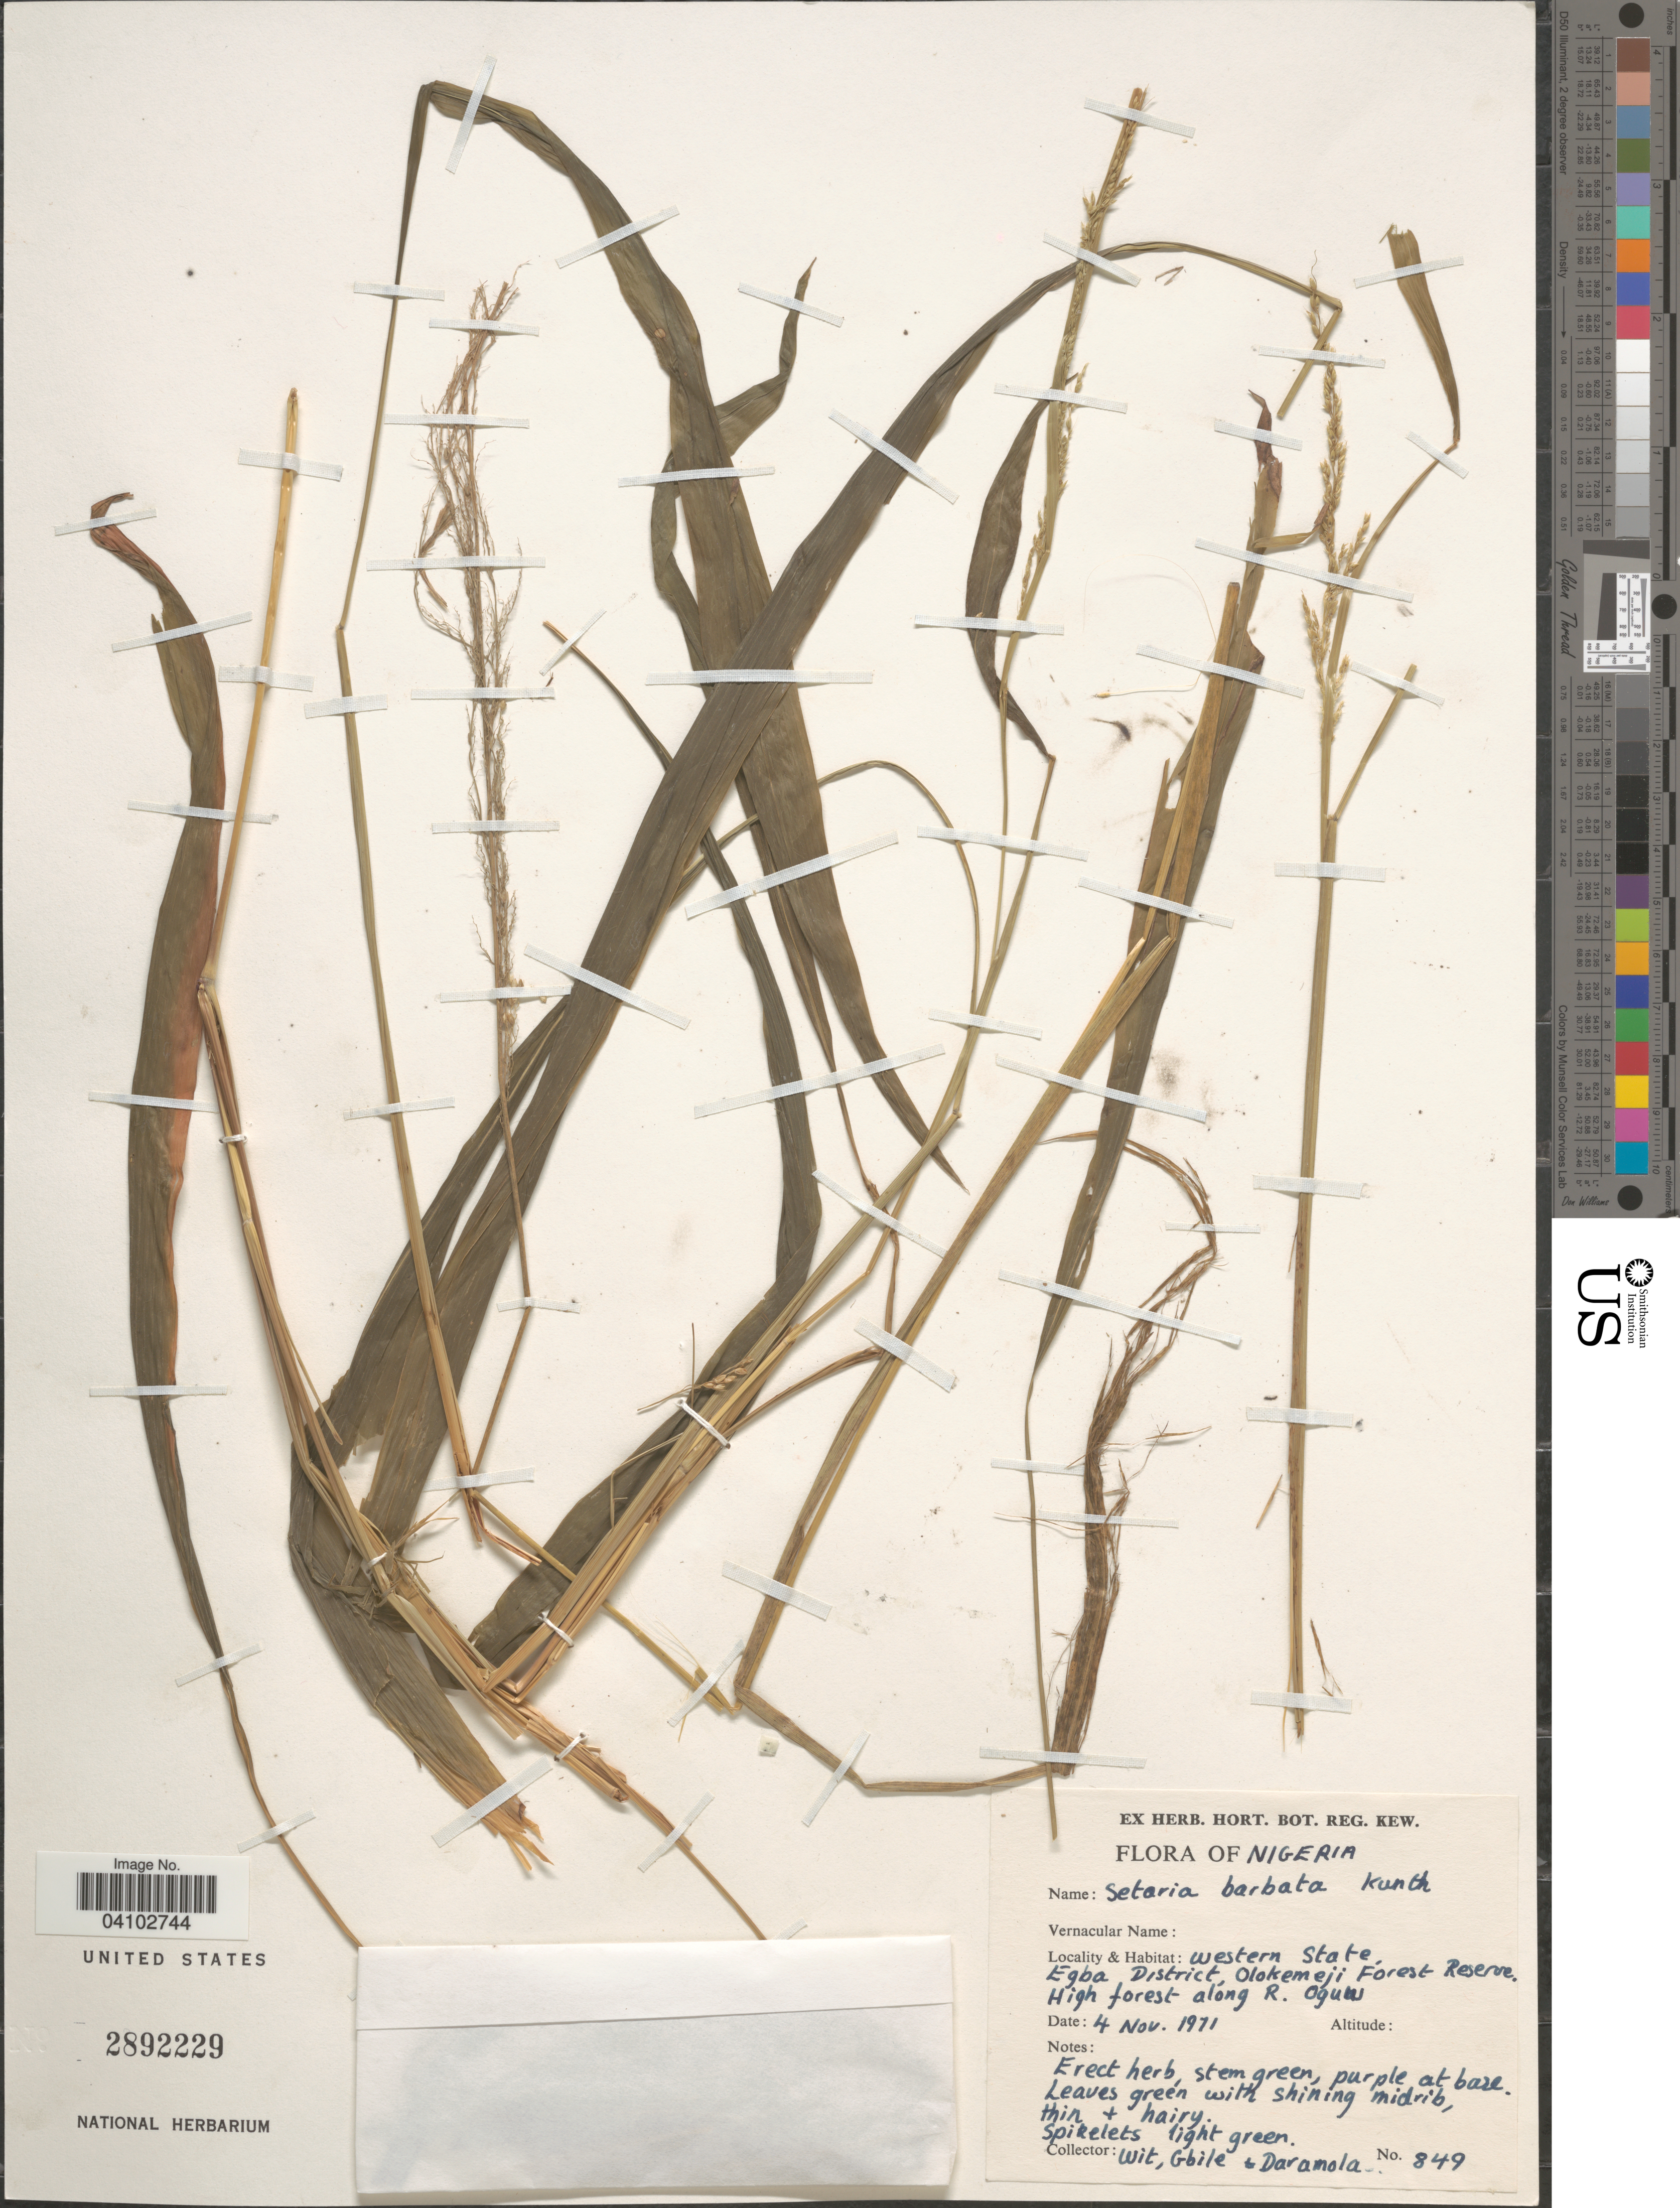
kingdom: Plantae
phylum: Tracheophyta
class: Liliopsida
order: Poales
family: Poaceae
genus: Setaria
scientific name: Setaria barbata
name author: (Lam.) Kunth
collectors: Wit, Gbile & Daramola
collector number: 849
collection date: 1971-11-04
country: Nigeria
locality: Western State, Egba District, Olokemeji Forest Reserve, High forest along R. Oguw [interpreted].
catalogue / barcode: US 2892229